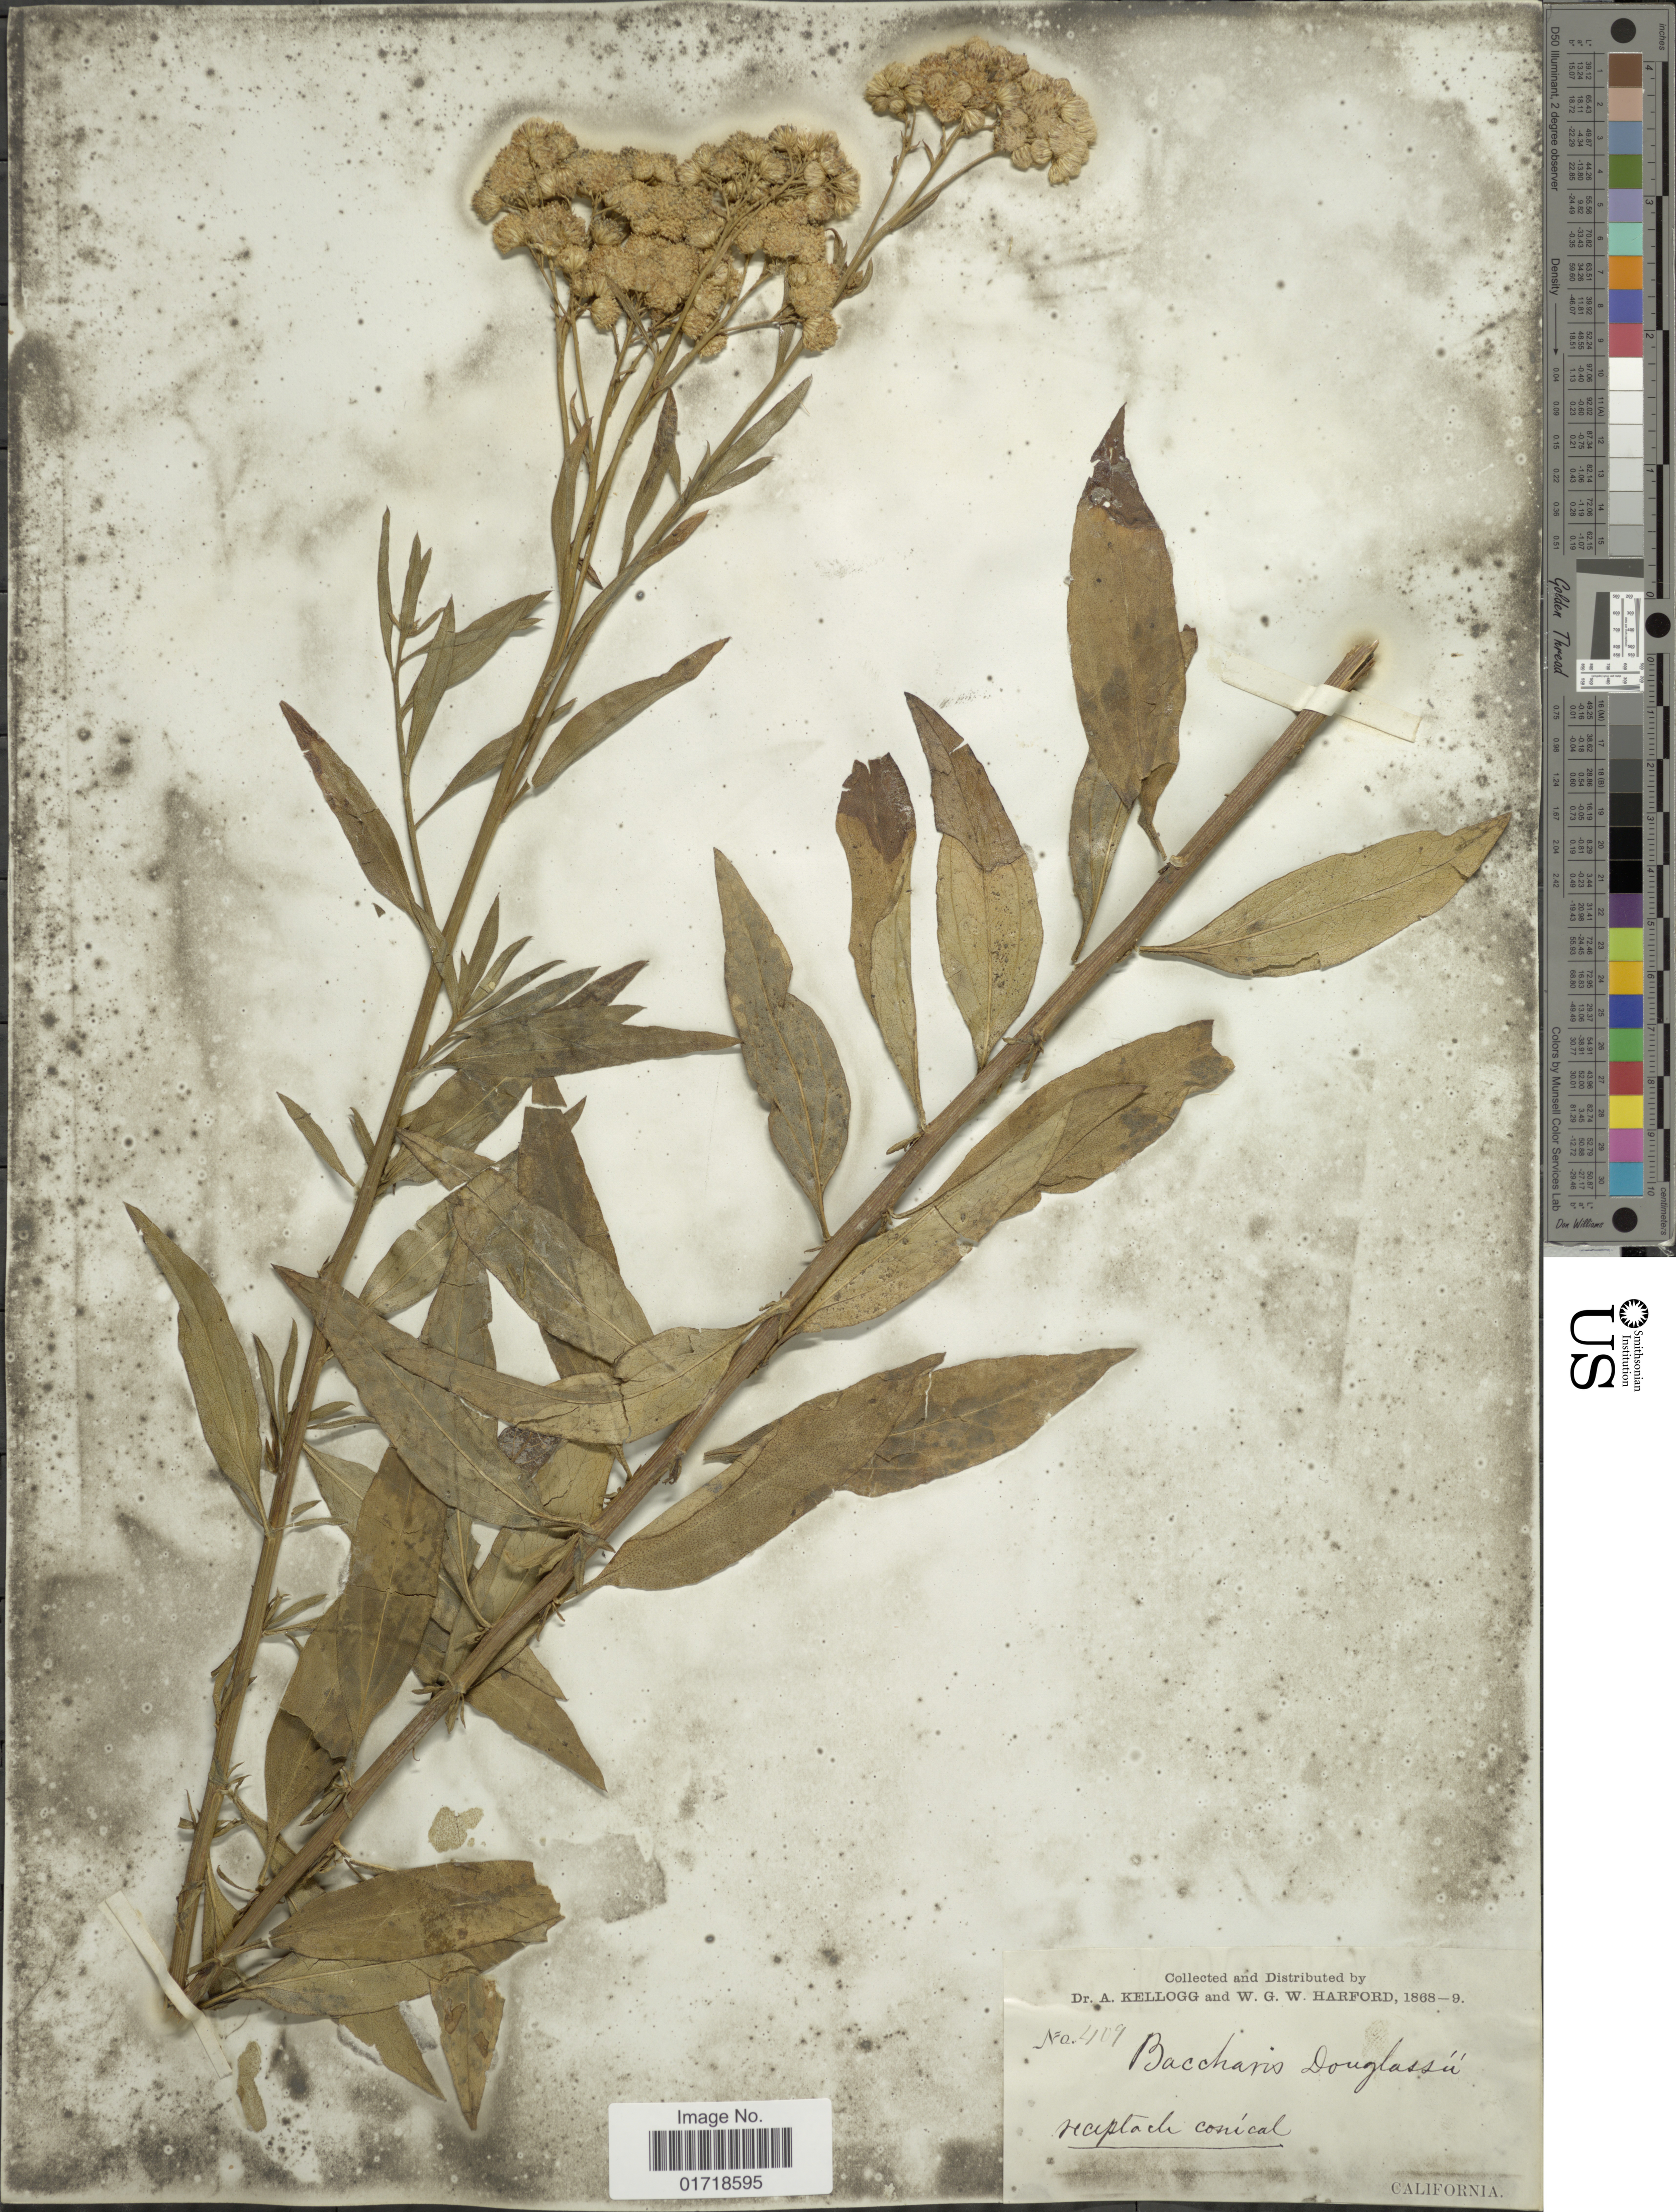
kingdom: Plantae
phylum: Tracheophyta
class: Magnoliopsida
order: Asterales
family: Asteraceae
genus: Baccharis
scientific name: Baccharis douglasii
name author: DC.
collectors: A. Kellogg & W. G. W. Harford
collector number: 419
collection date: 1868/1869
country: United States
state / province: California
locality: Receptacle conical.